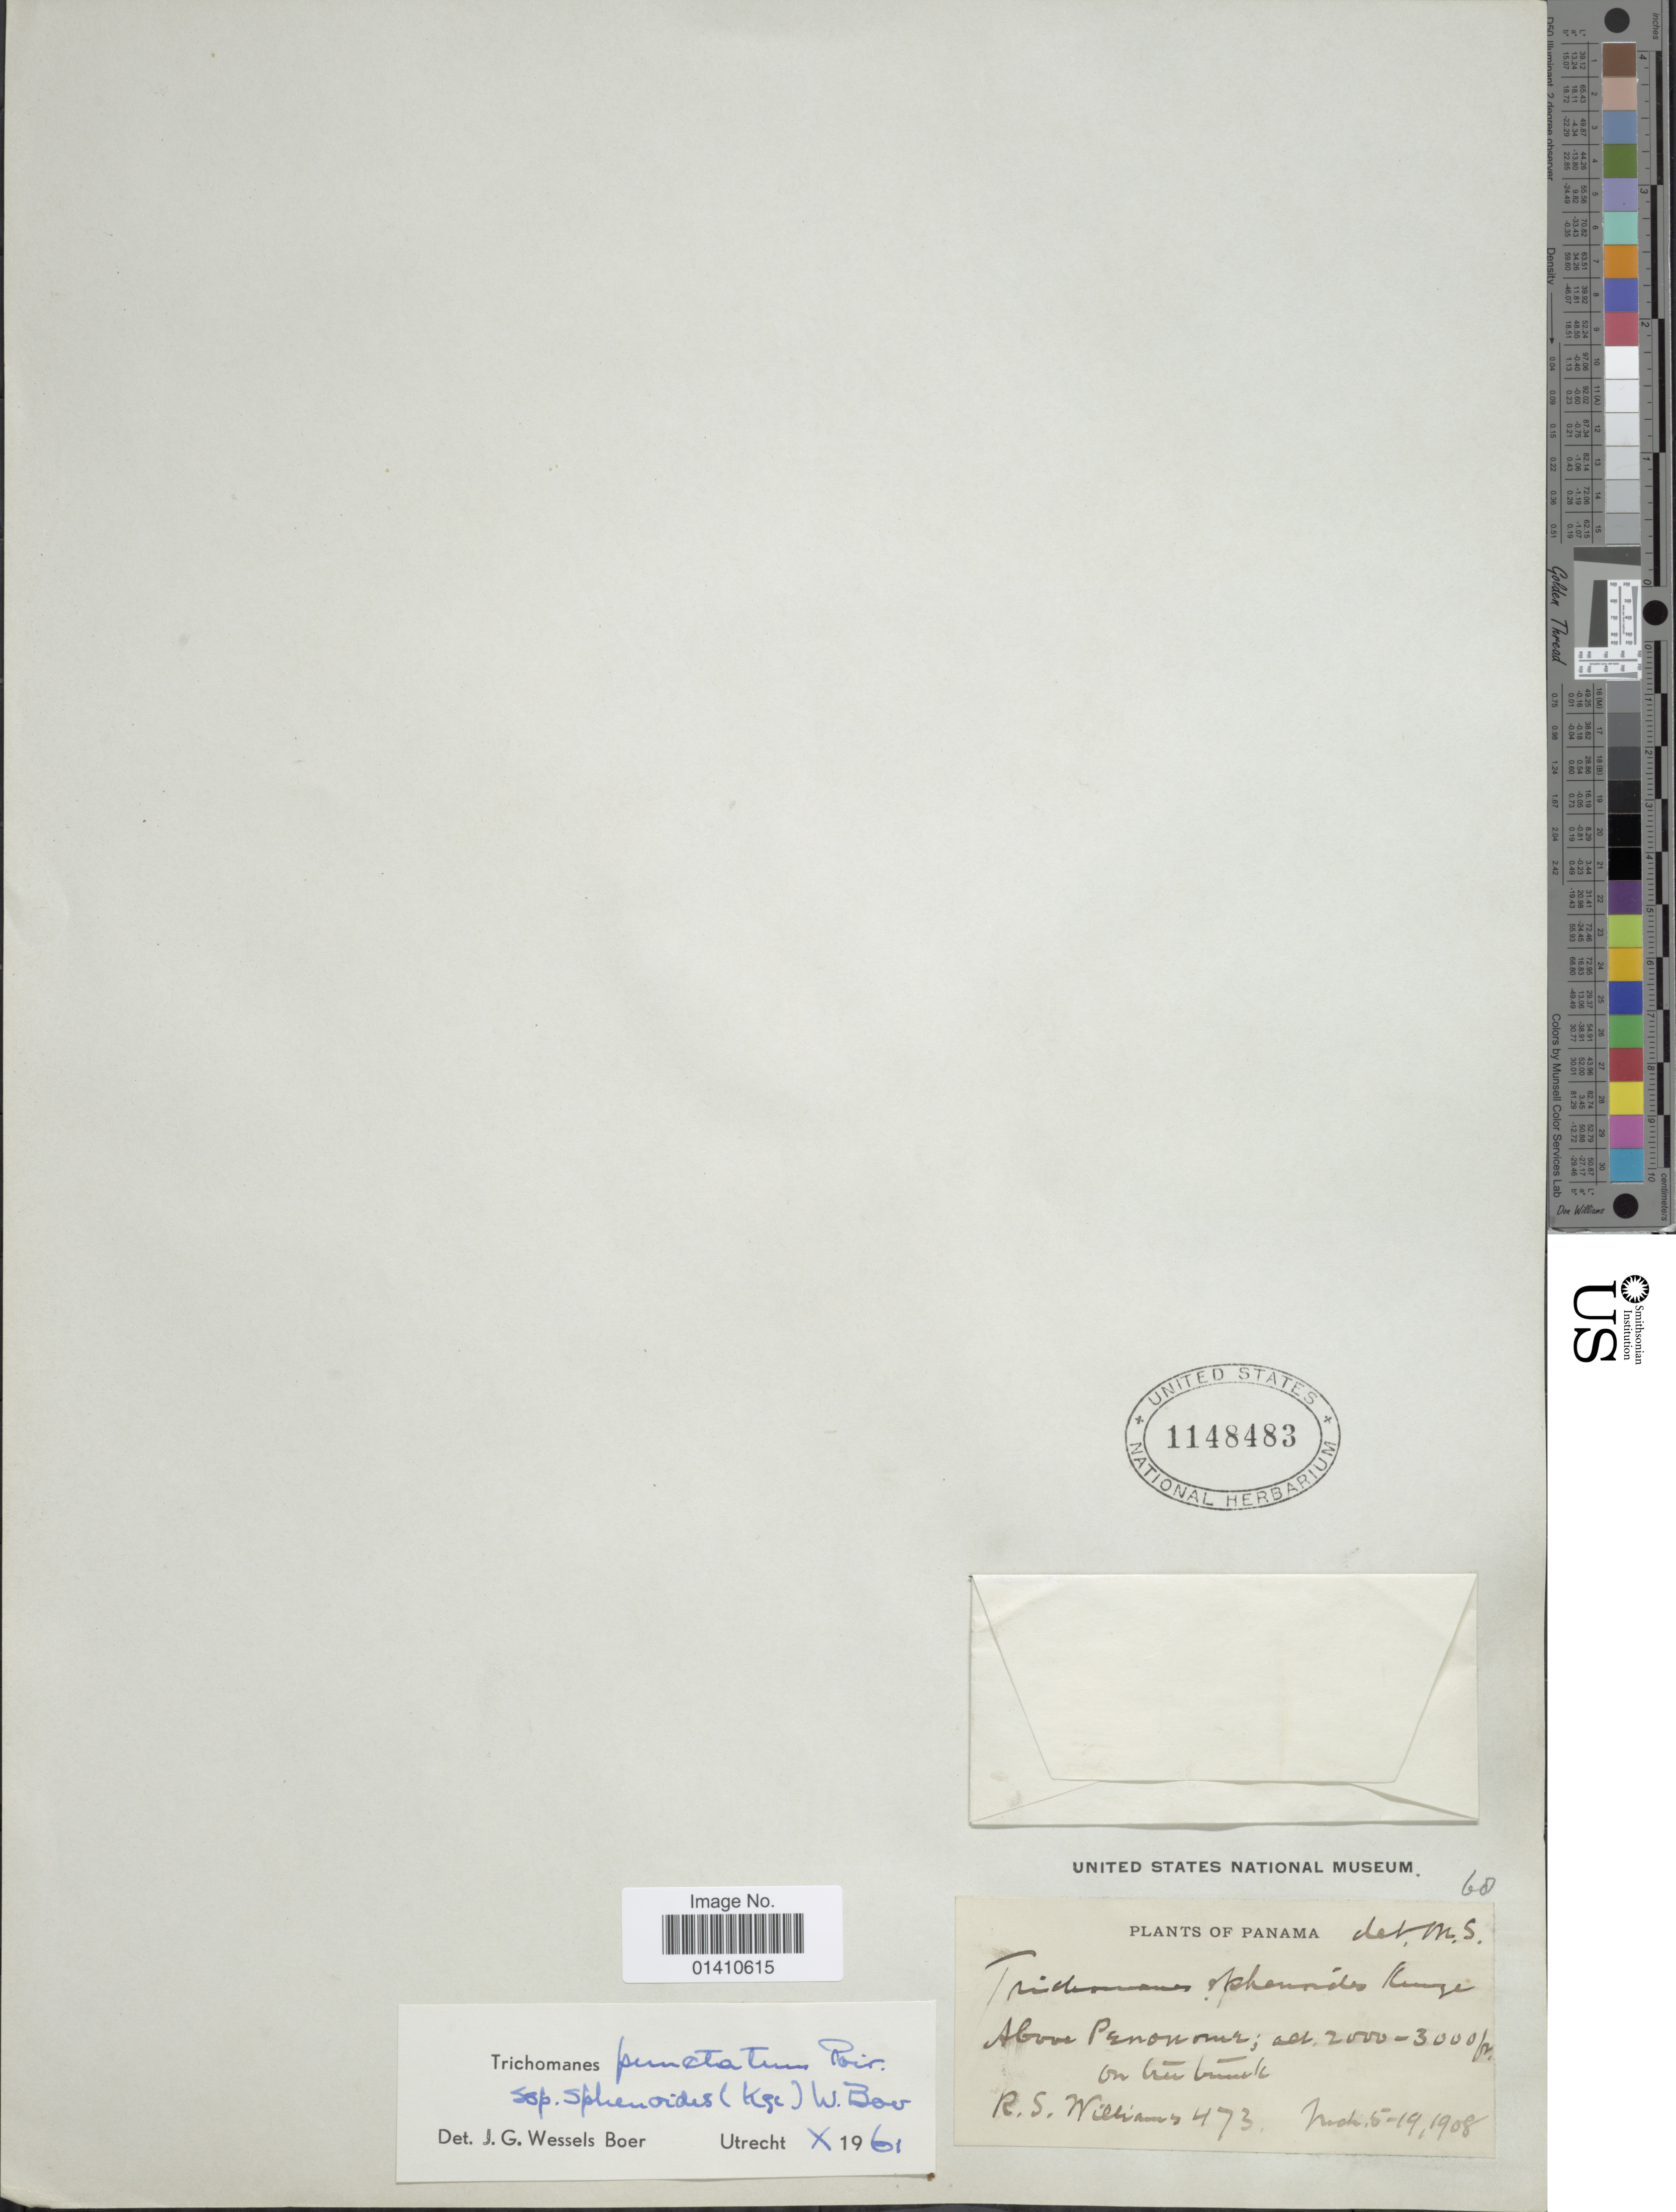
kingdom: Plantae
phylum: Tracheophyta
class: Polypodiopsida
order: Hymenophyllales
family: Hymenophyllaceae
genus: Didymoglossum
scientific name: Didymoglossum punctatum subsp. spheroides (Kunze) comb. nov., ined 2015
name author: (Kunze)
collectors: R. S. Williams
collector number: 473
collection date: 1908-03-05/1908-03-19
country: Panama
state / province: Panamá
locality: Above Penonome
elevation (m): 610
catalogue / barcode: US 1148483